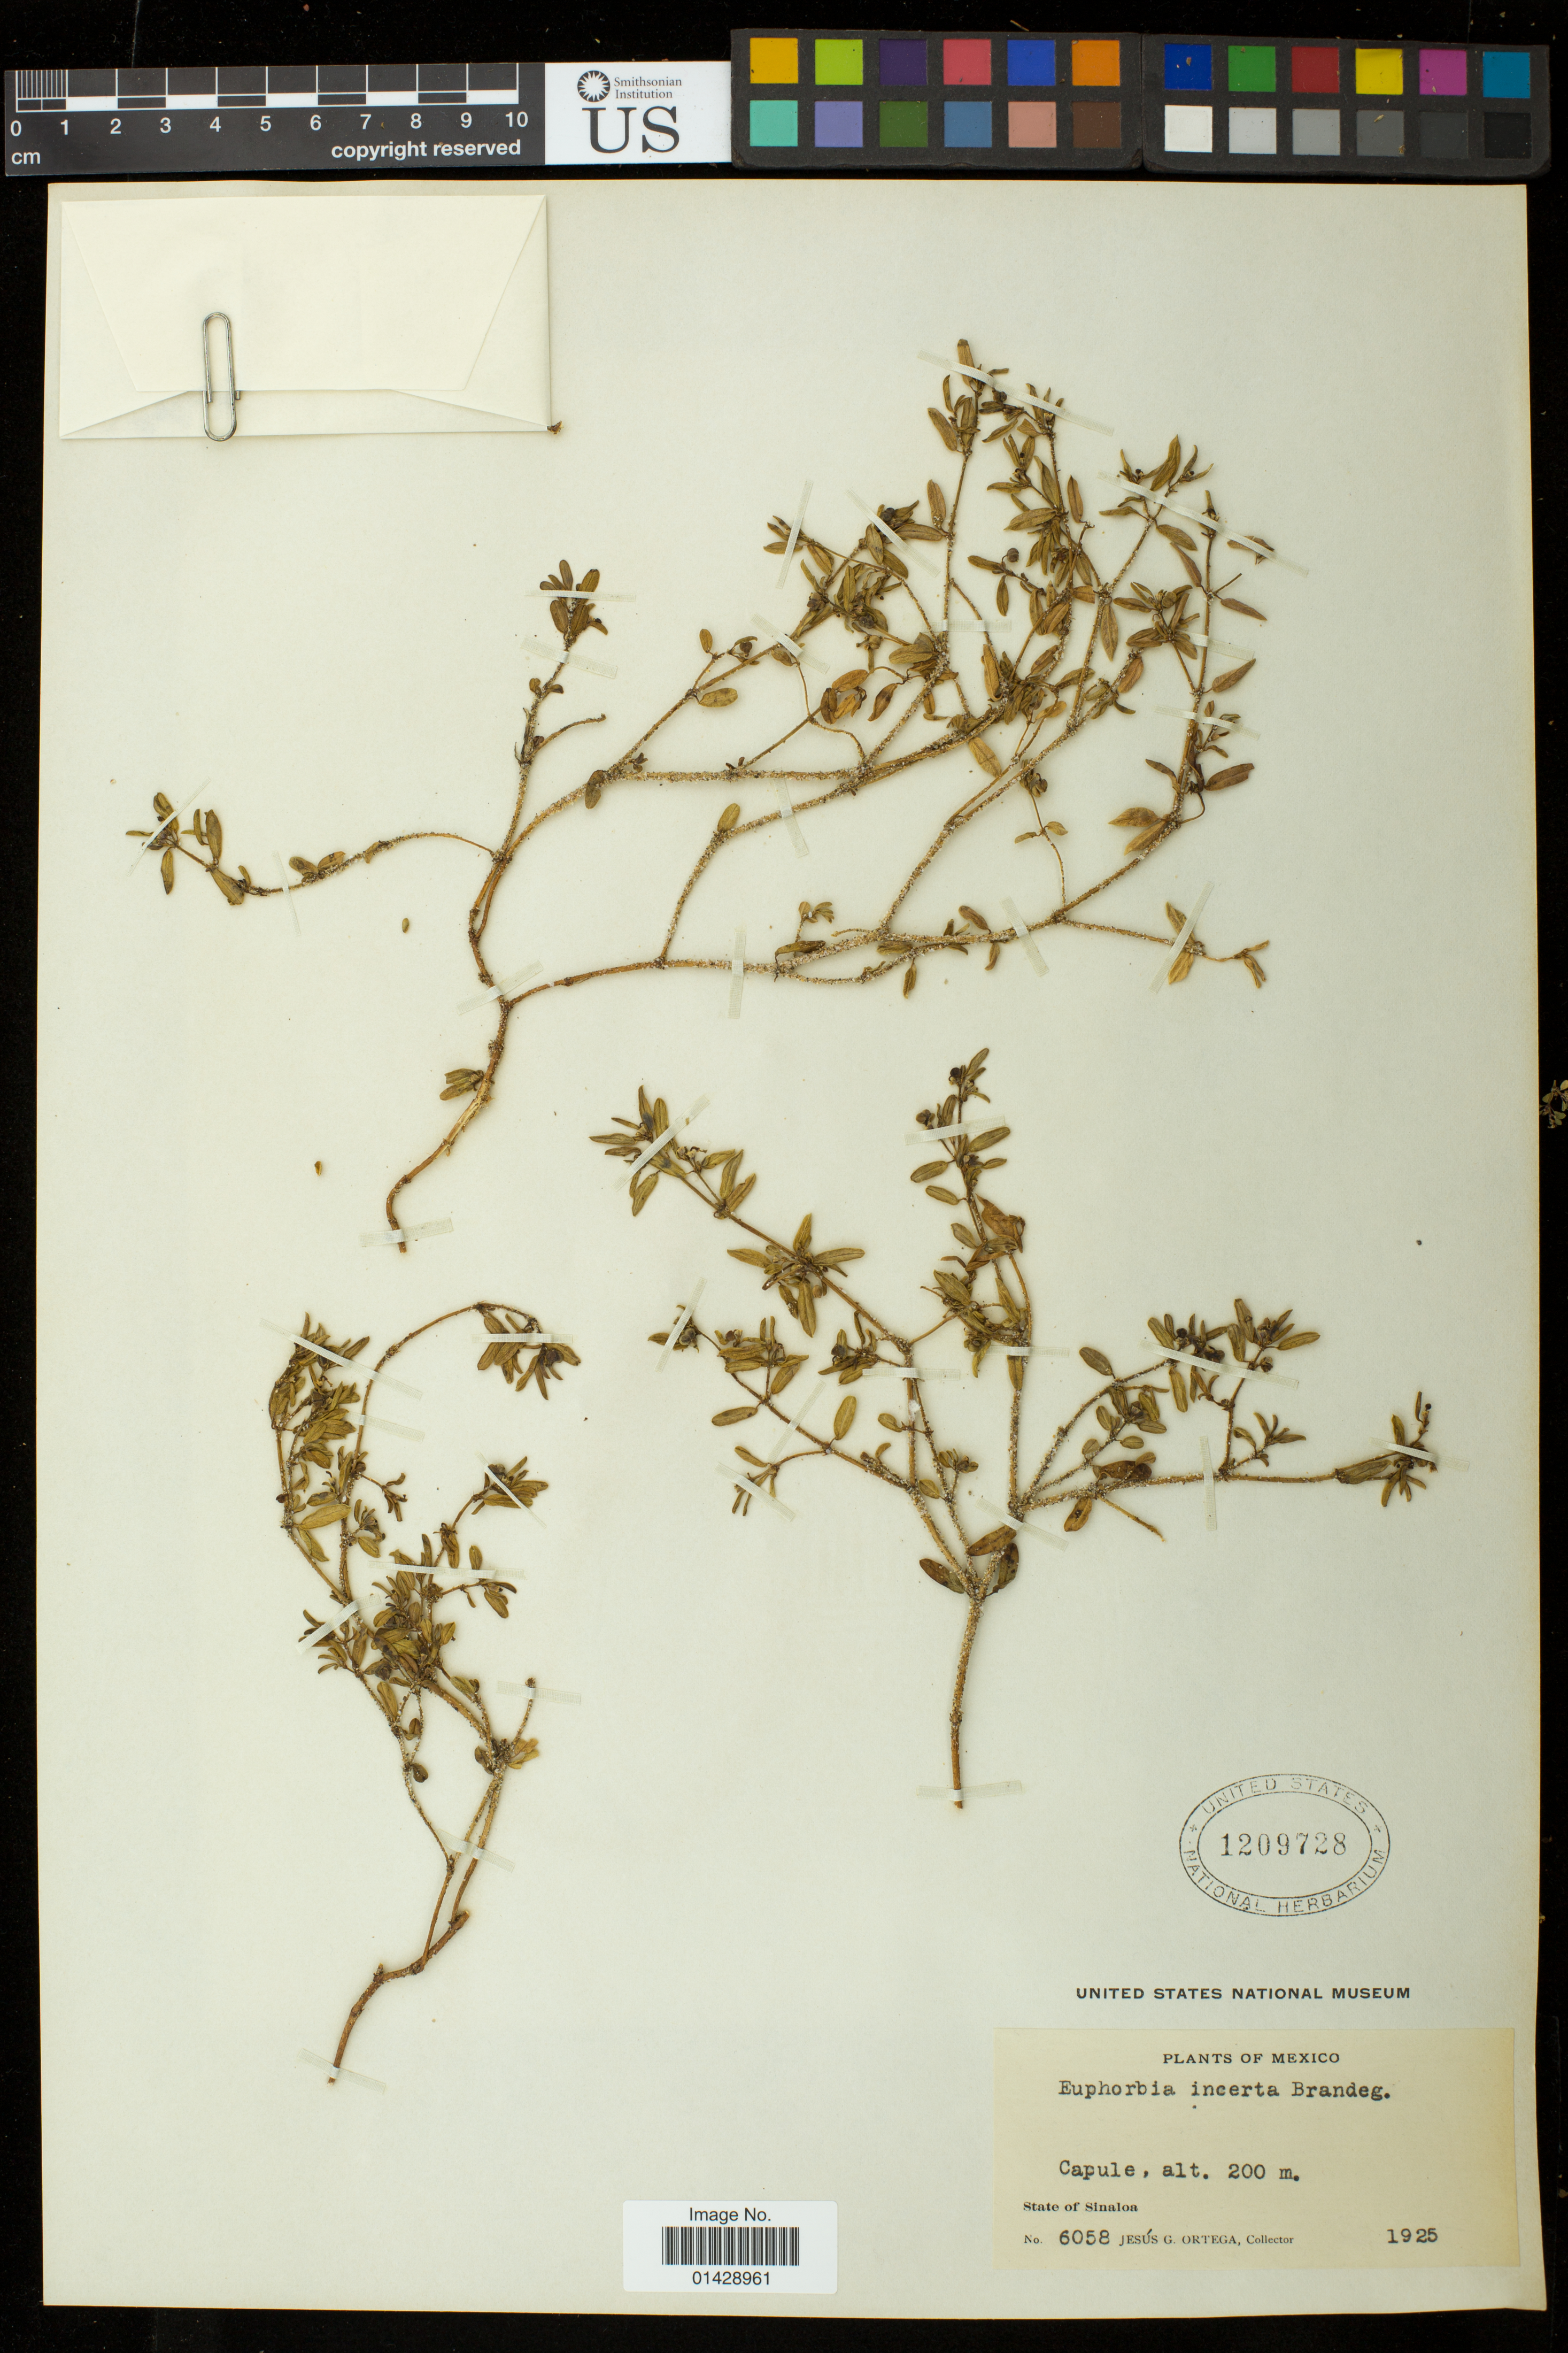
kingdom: Plantae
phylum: Tracheophyta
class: Magnoliopsida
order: Malpighiales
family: Euphorbiaceae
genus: Euphorbia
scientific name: Euphorbia incerta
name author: Brandegee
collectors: J. Ortega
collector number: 6058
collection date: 1925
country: Mexico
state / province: Sinaloa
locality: Capule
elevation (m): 200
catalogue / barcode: US 1209728